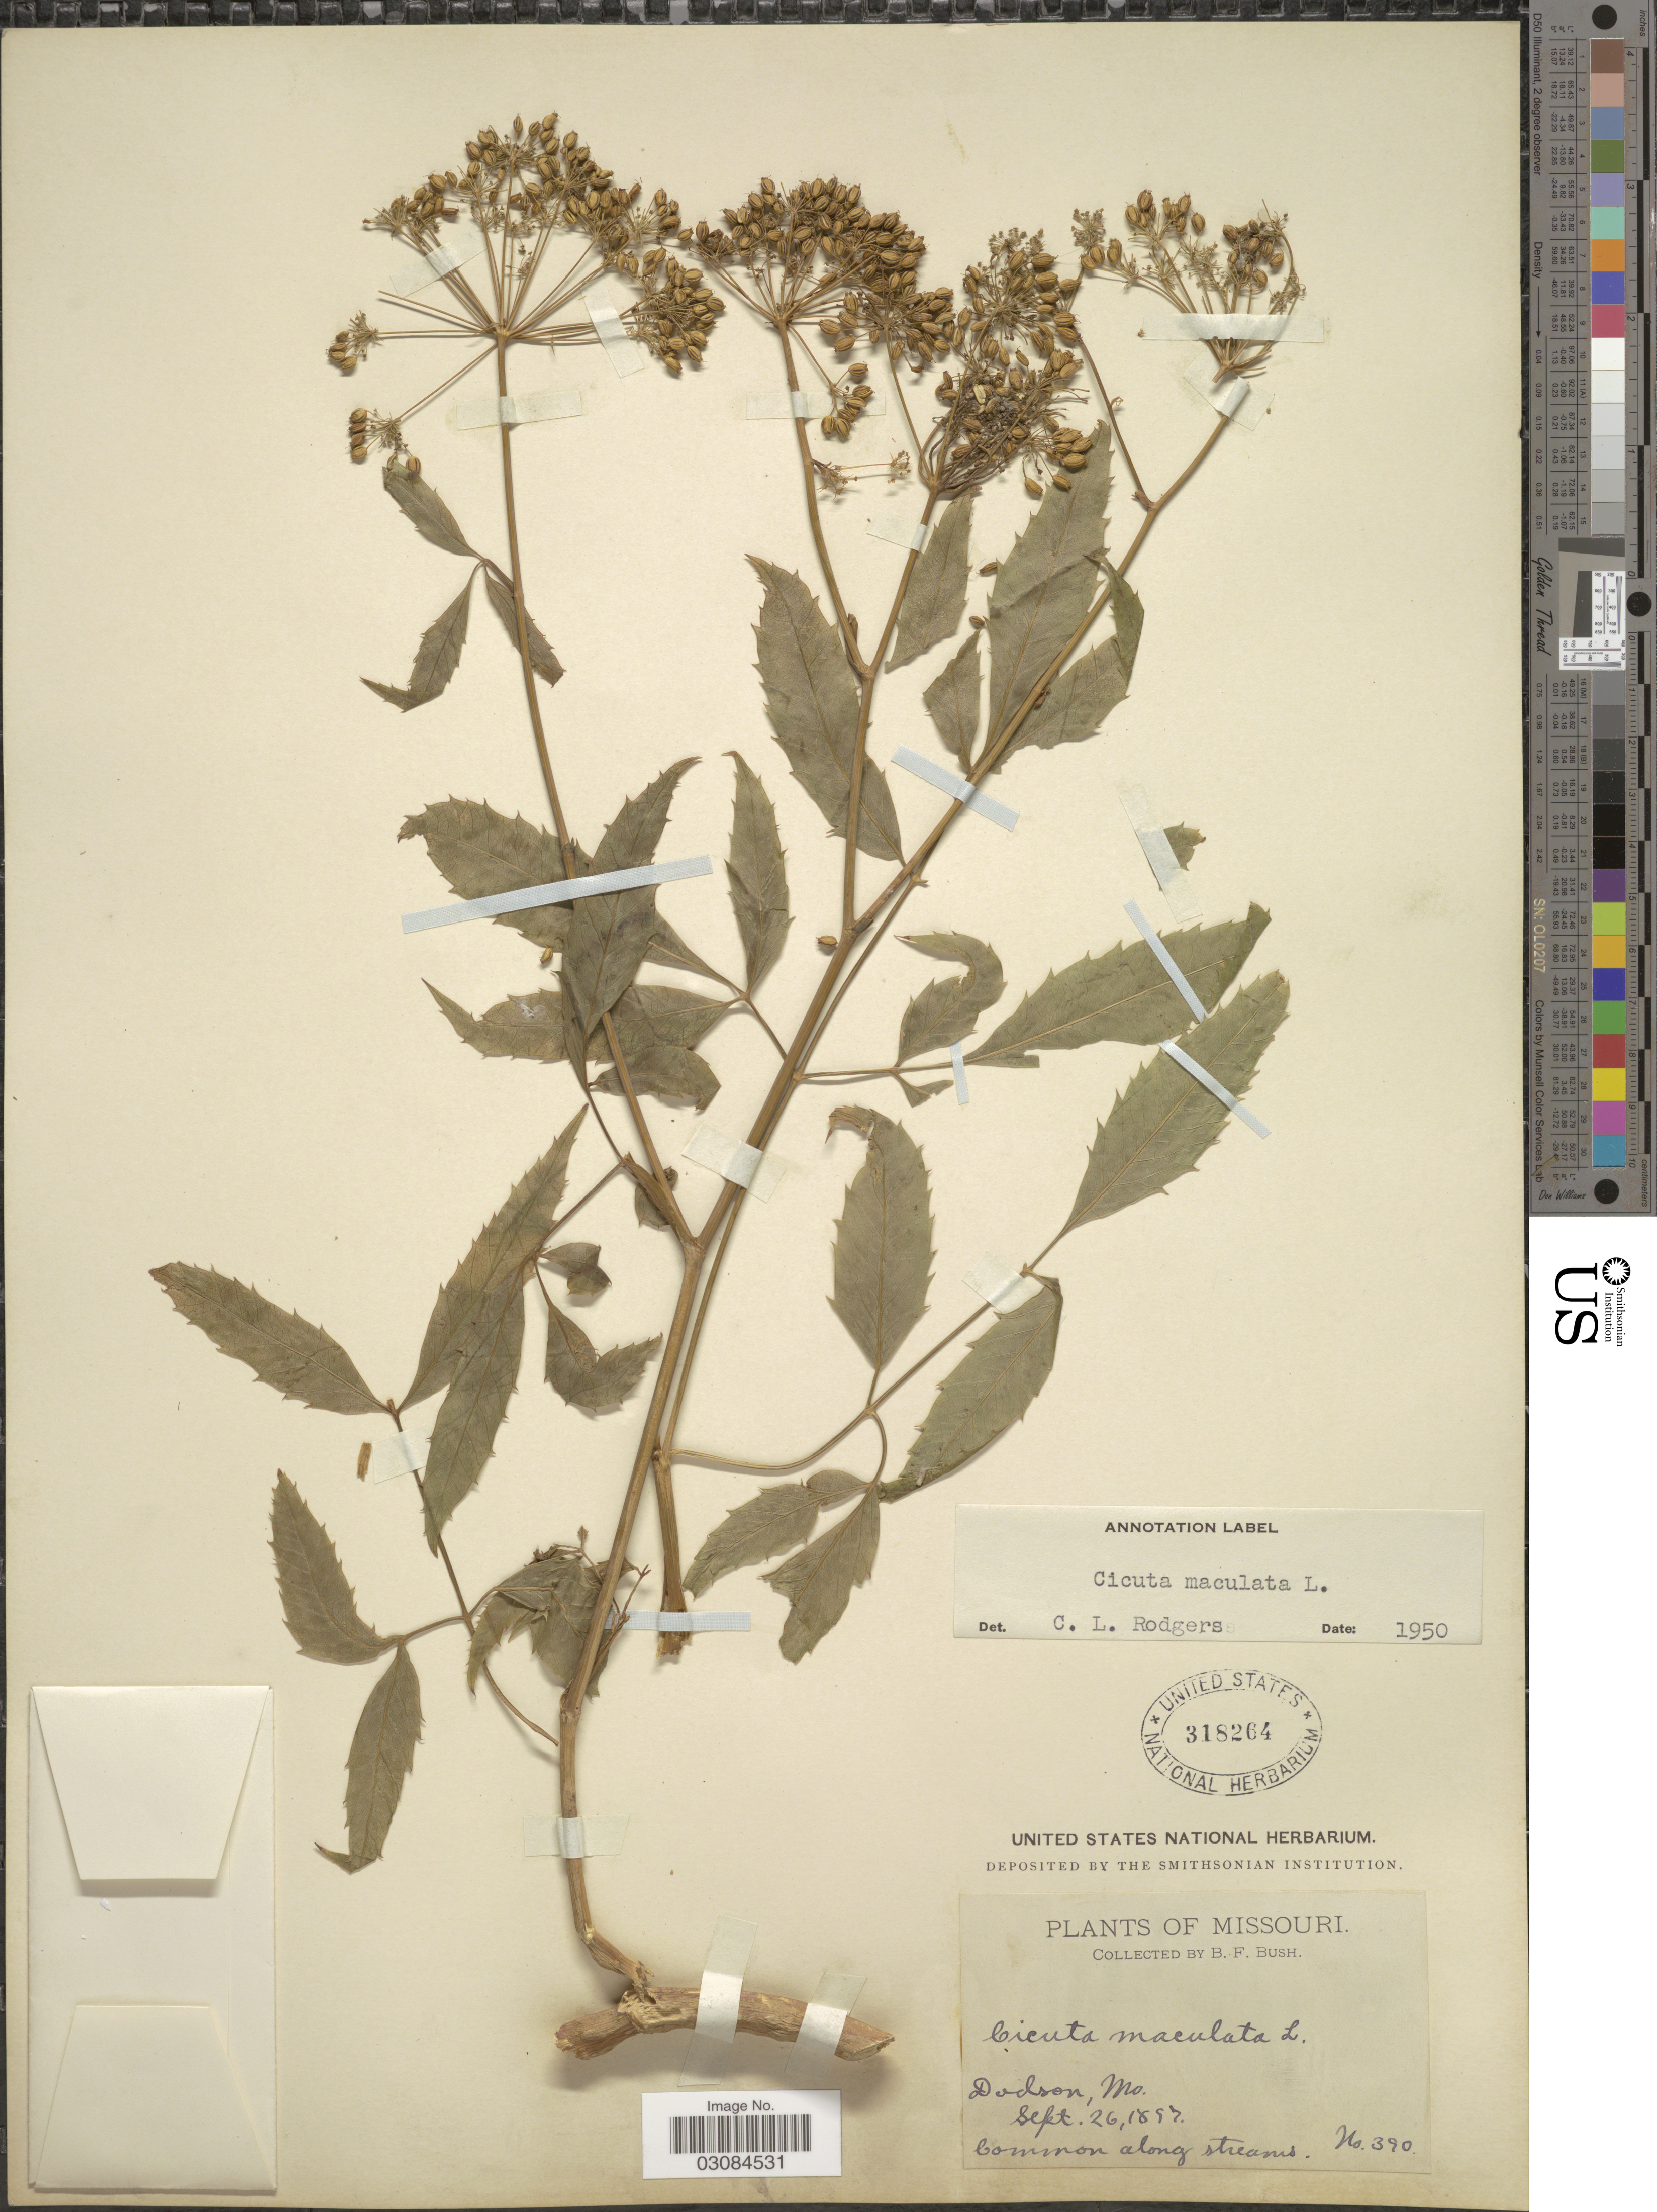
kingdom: Plantae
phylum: Tracheophyta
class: Magnoliopsida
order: Apiales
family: Apiaceae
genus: Cicuta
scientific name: Cicuta maculata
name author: L.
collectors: B. F. Bush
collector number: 390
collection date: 1897-09-26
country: United States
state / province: Missouri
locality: Dodson.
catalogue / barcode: US 318264